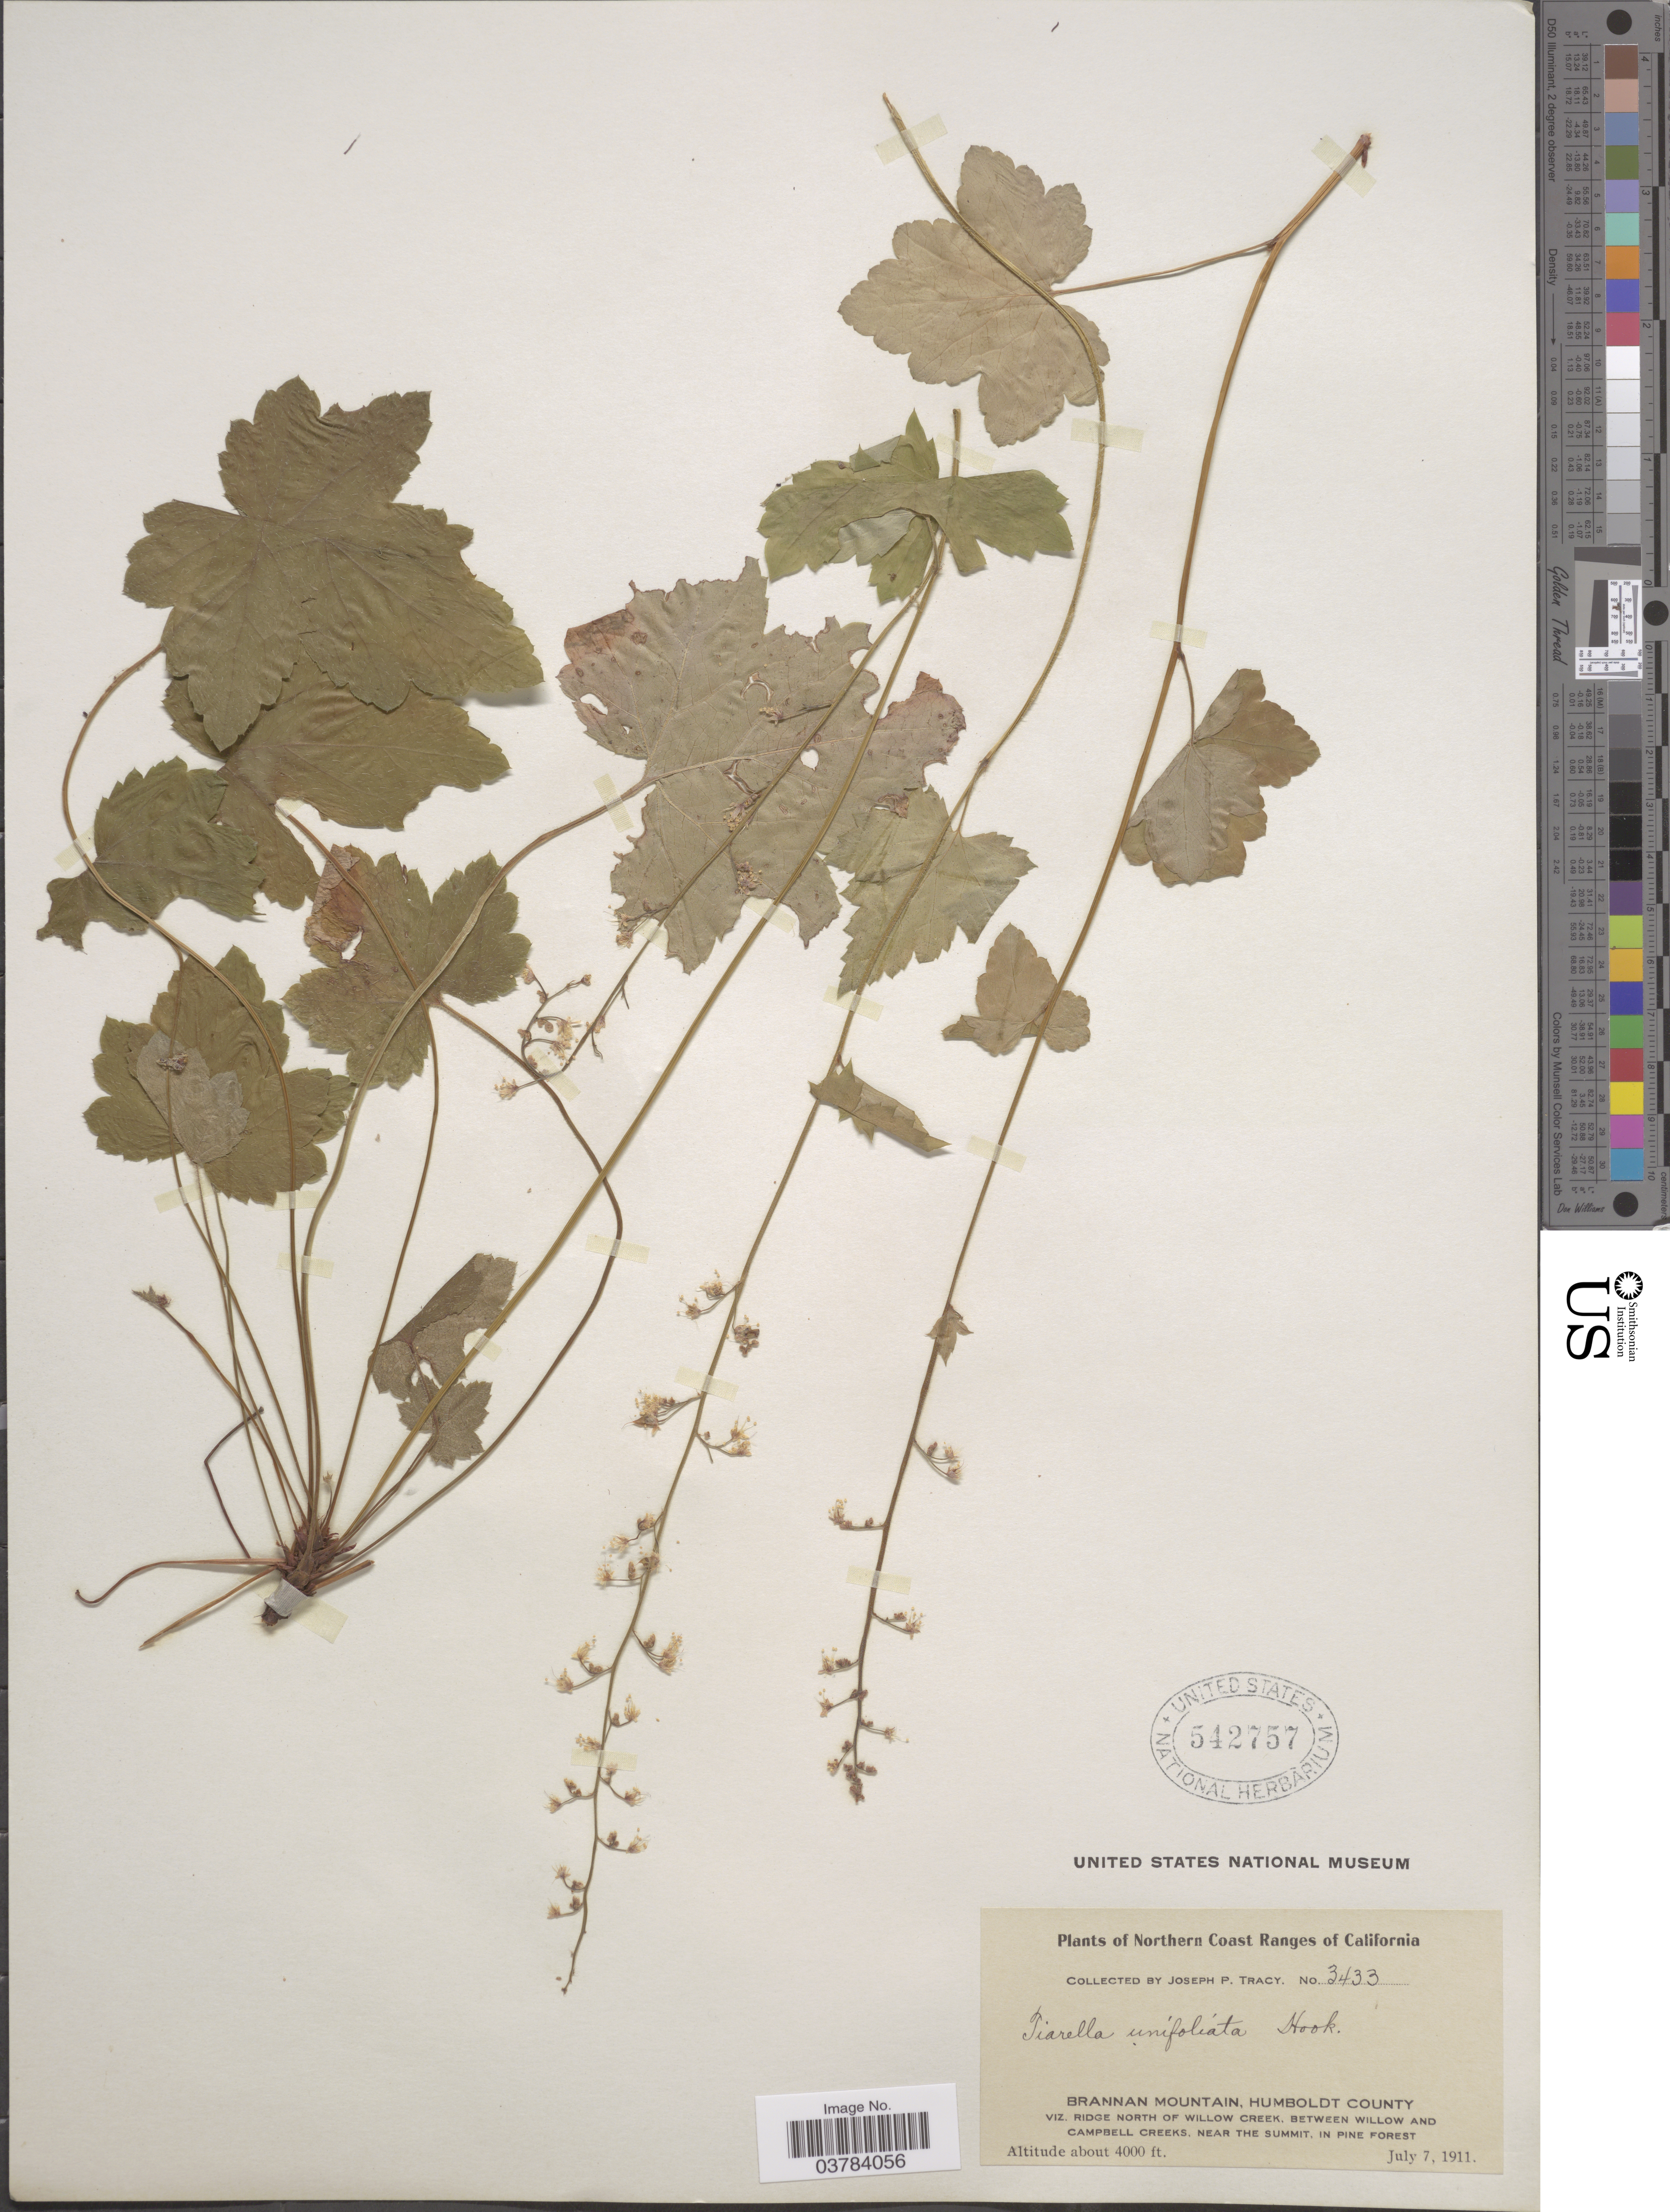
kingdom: Plantae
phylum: Tracheophyta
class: Magnoliopsida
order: Saxifragales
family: Saxifragaceae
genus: Tiarella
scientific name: Tiarella unifoliata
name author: Hook.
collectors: J. Tracy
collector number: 3433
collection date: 1911-07-07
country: United States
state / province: California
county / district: Humboldt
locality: Northern Coast Ranges of California. Brannan Mountain, Humboldt County. Viz. Ridge North of Willow Creek, between Willow and Campbell Creeks, near the summit, in pine forest.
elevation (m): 1219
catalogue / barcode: US 542757